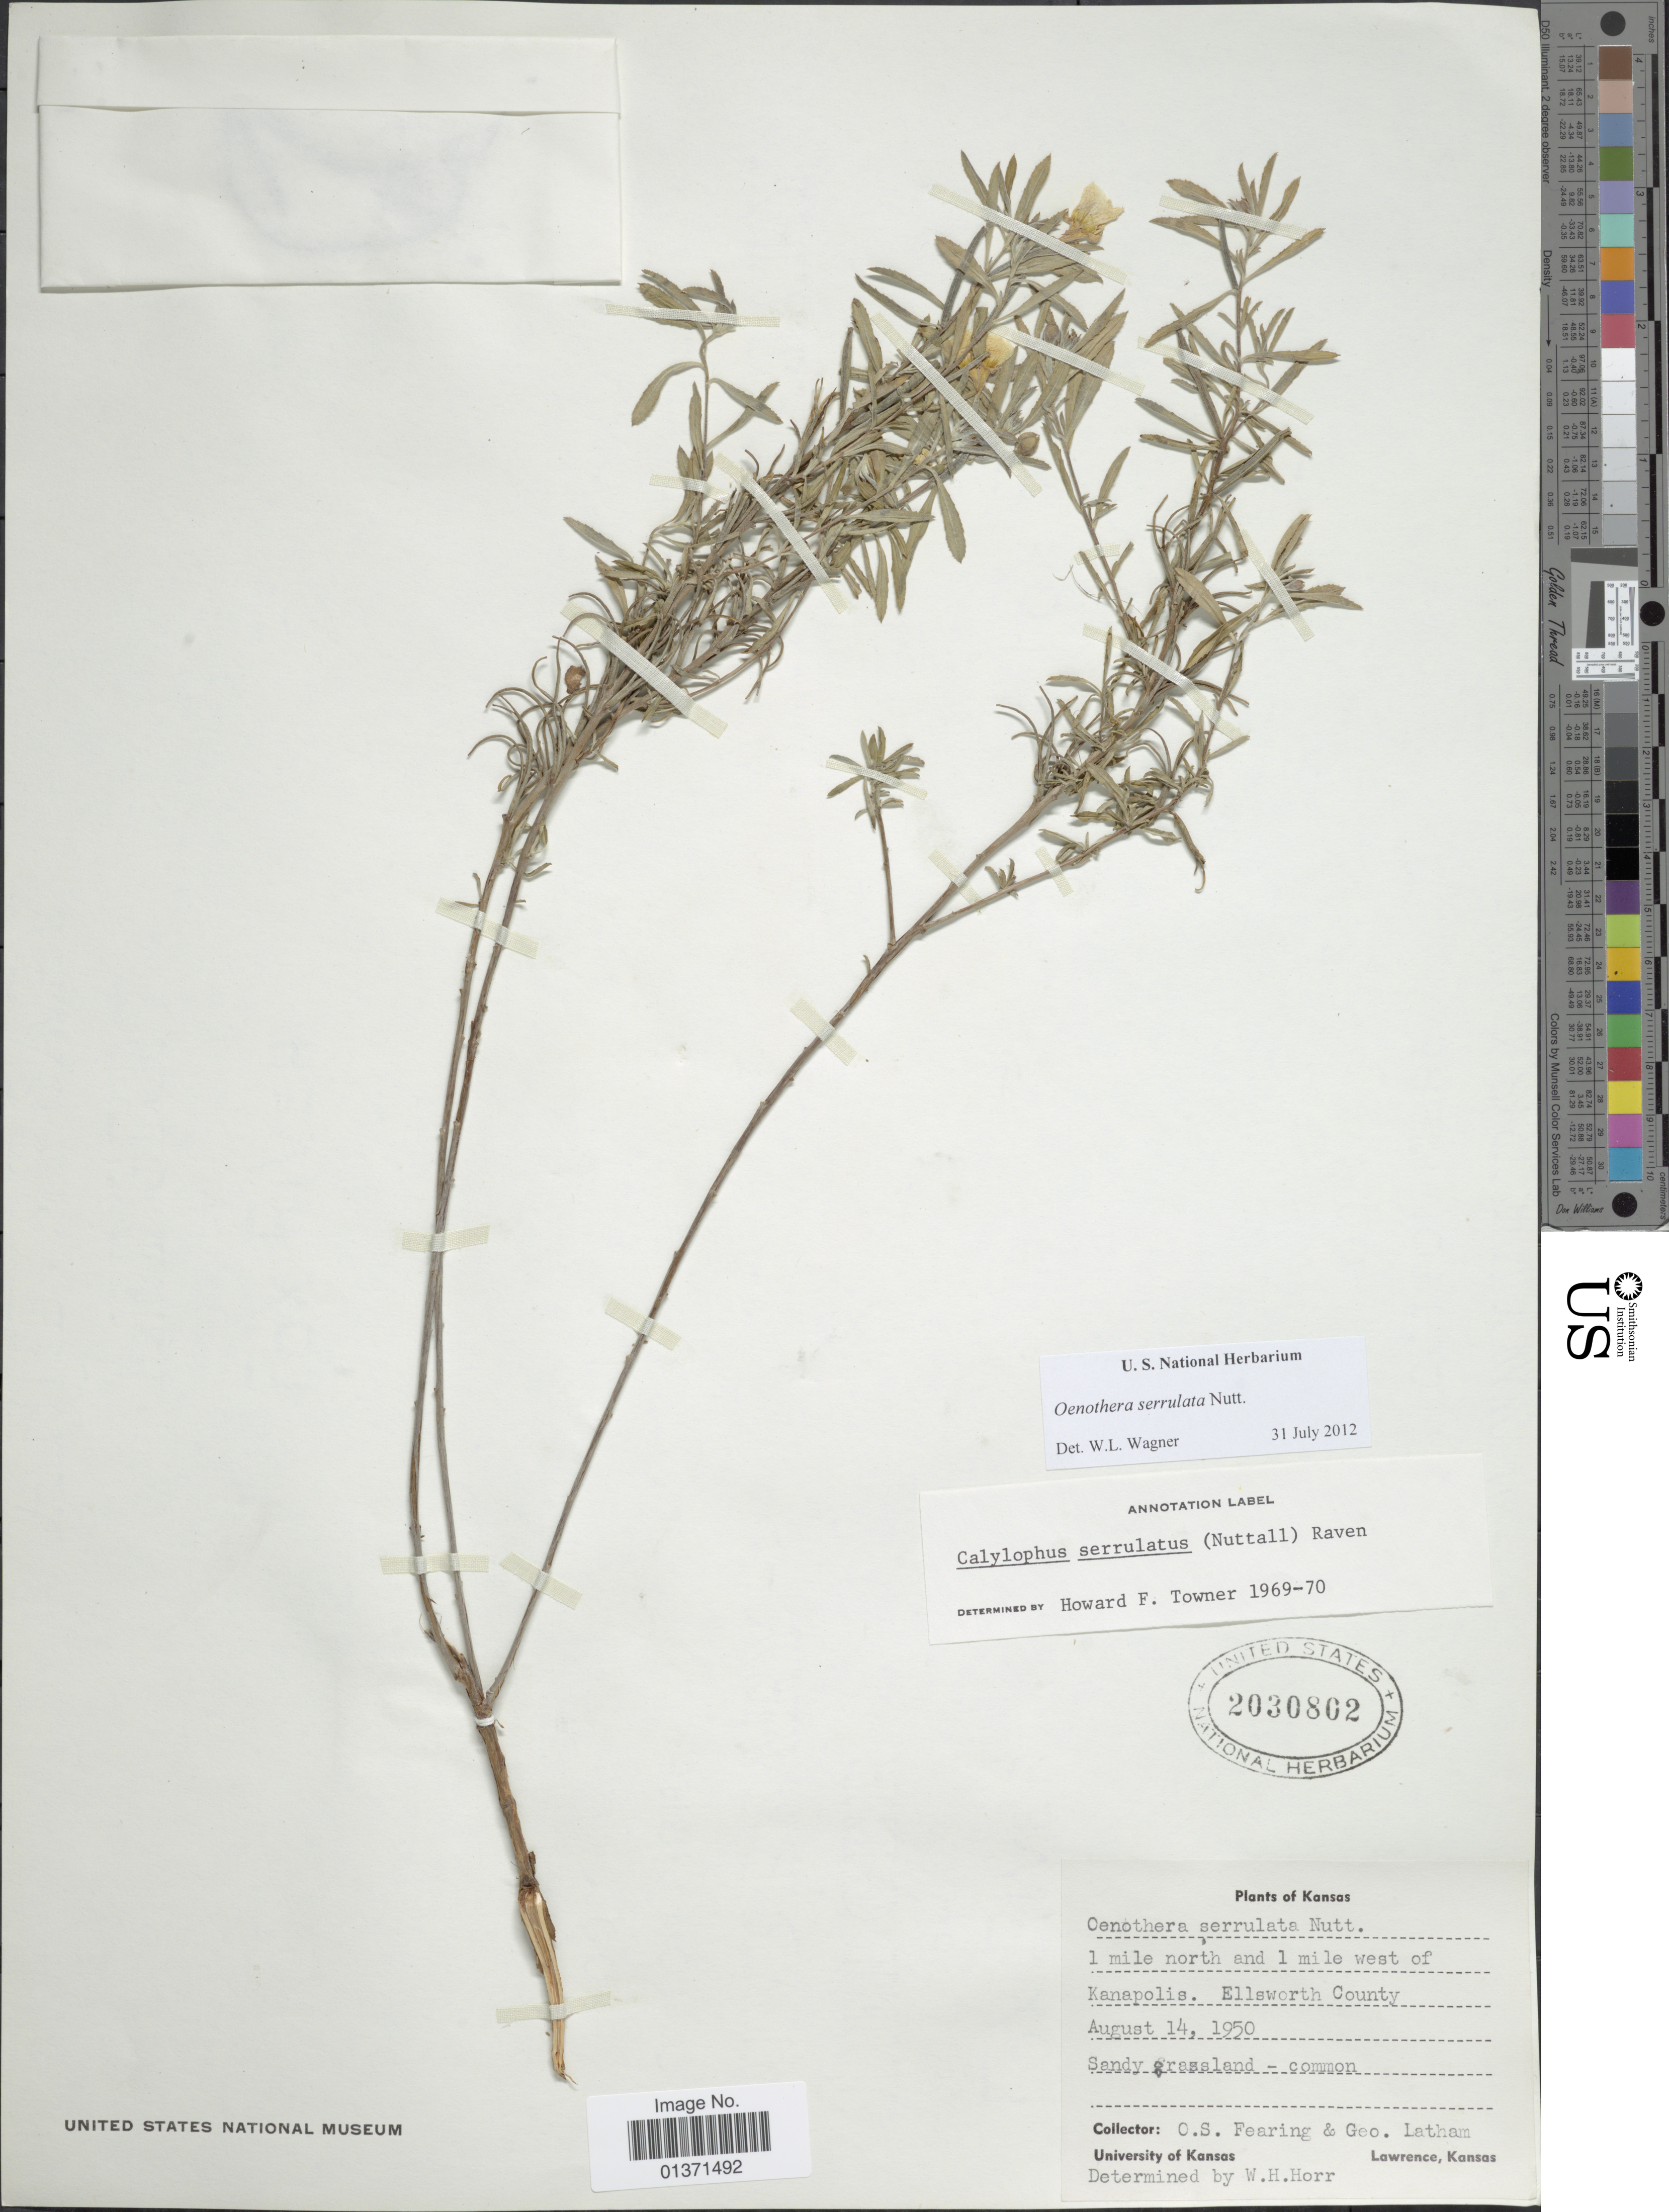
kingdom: Plantae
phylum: Tracheophyta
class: Magnoliopsida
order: Myrtales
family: Onagraceae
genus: Oenothera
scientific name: Oenothera serrulata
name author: Nutt.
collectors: O. S. Fearing & G. Latham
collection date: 1950-08-14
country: United States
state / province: Kansas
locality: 1 mile north and 1 mile west of Kanapolis. Ellsworth County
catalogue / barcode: US 2030802